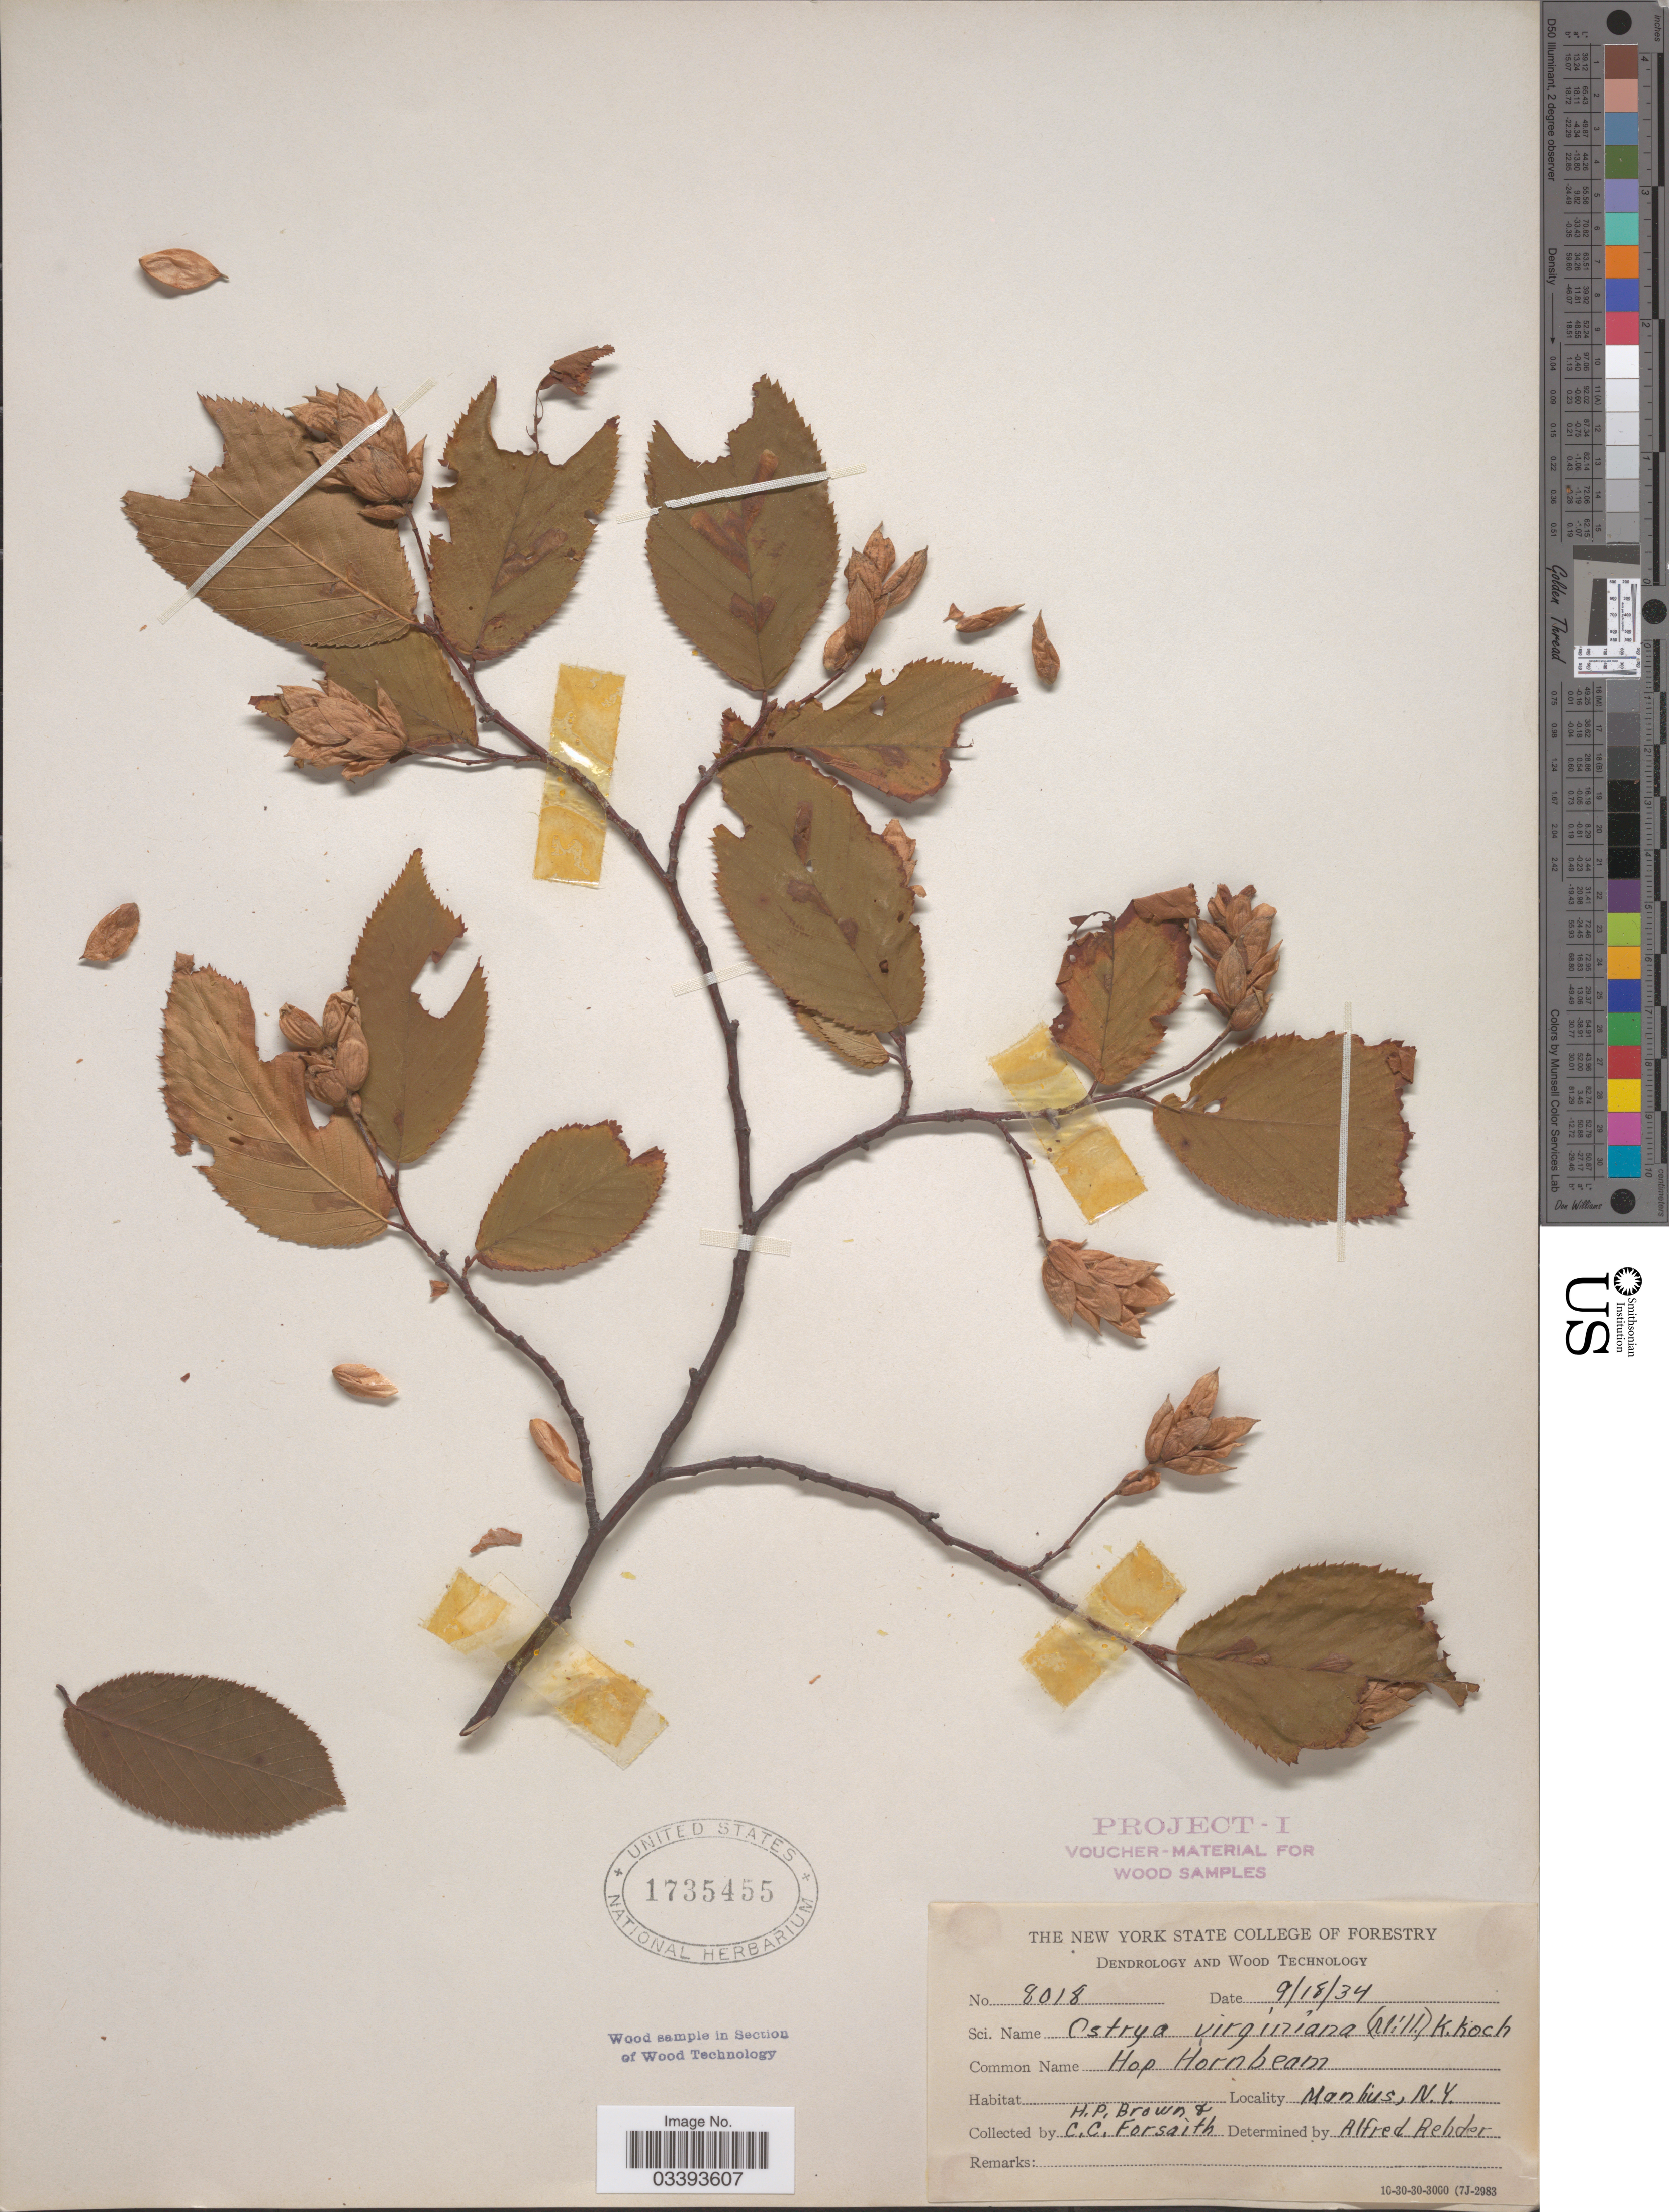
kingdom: Plantae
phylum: Tracheophyta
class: Magnoliopsida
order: Fagales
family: Betulaceae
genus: Ostrya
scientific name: Ostrya virginiana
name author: (Mill.) K. Koch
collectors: H. P. Brown & C. Forsaith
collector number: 8018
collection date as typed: Transcribed d/m/y: 18/9/34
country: United States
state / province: New York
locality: Manlius, N. Y.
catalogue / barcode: US 1735455